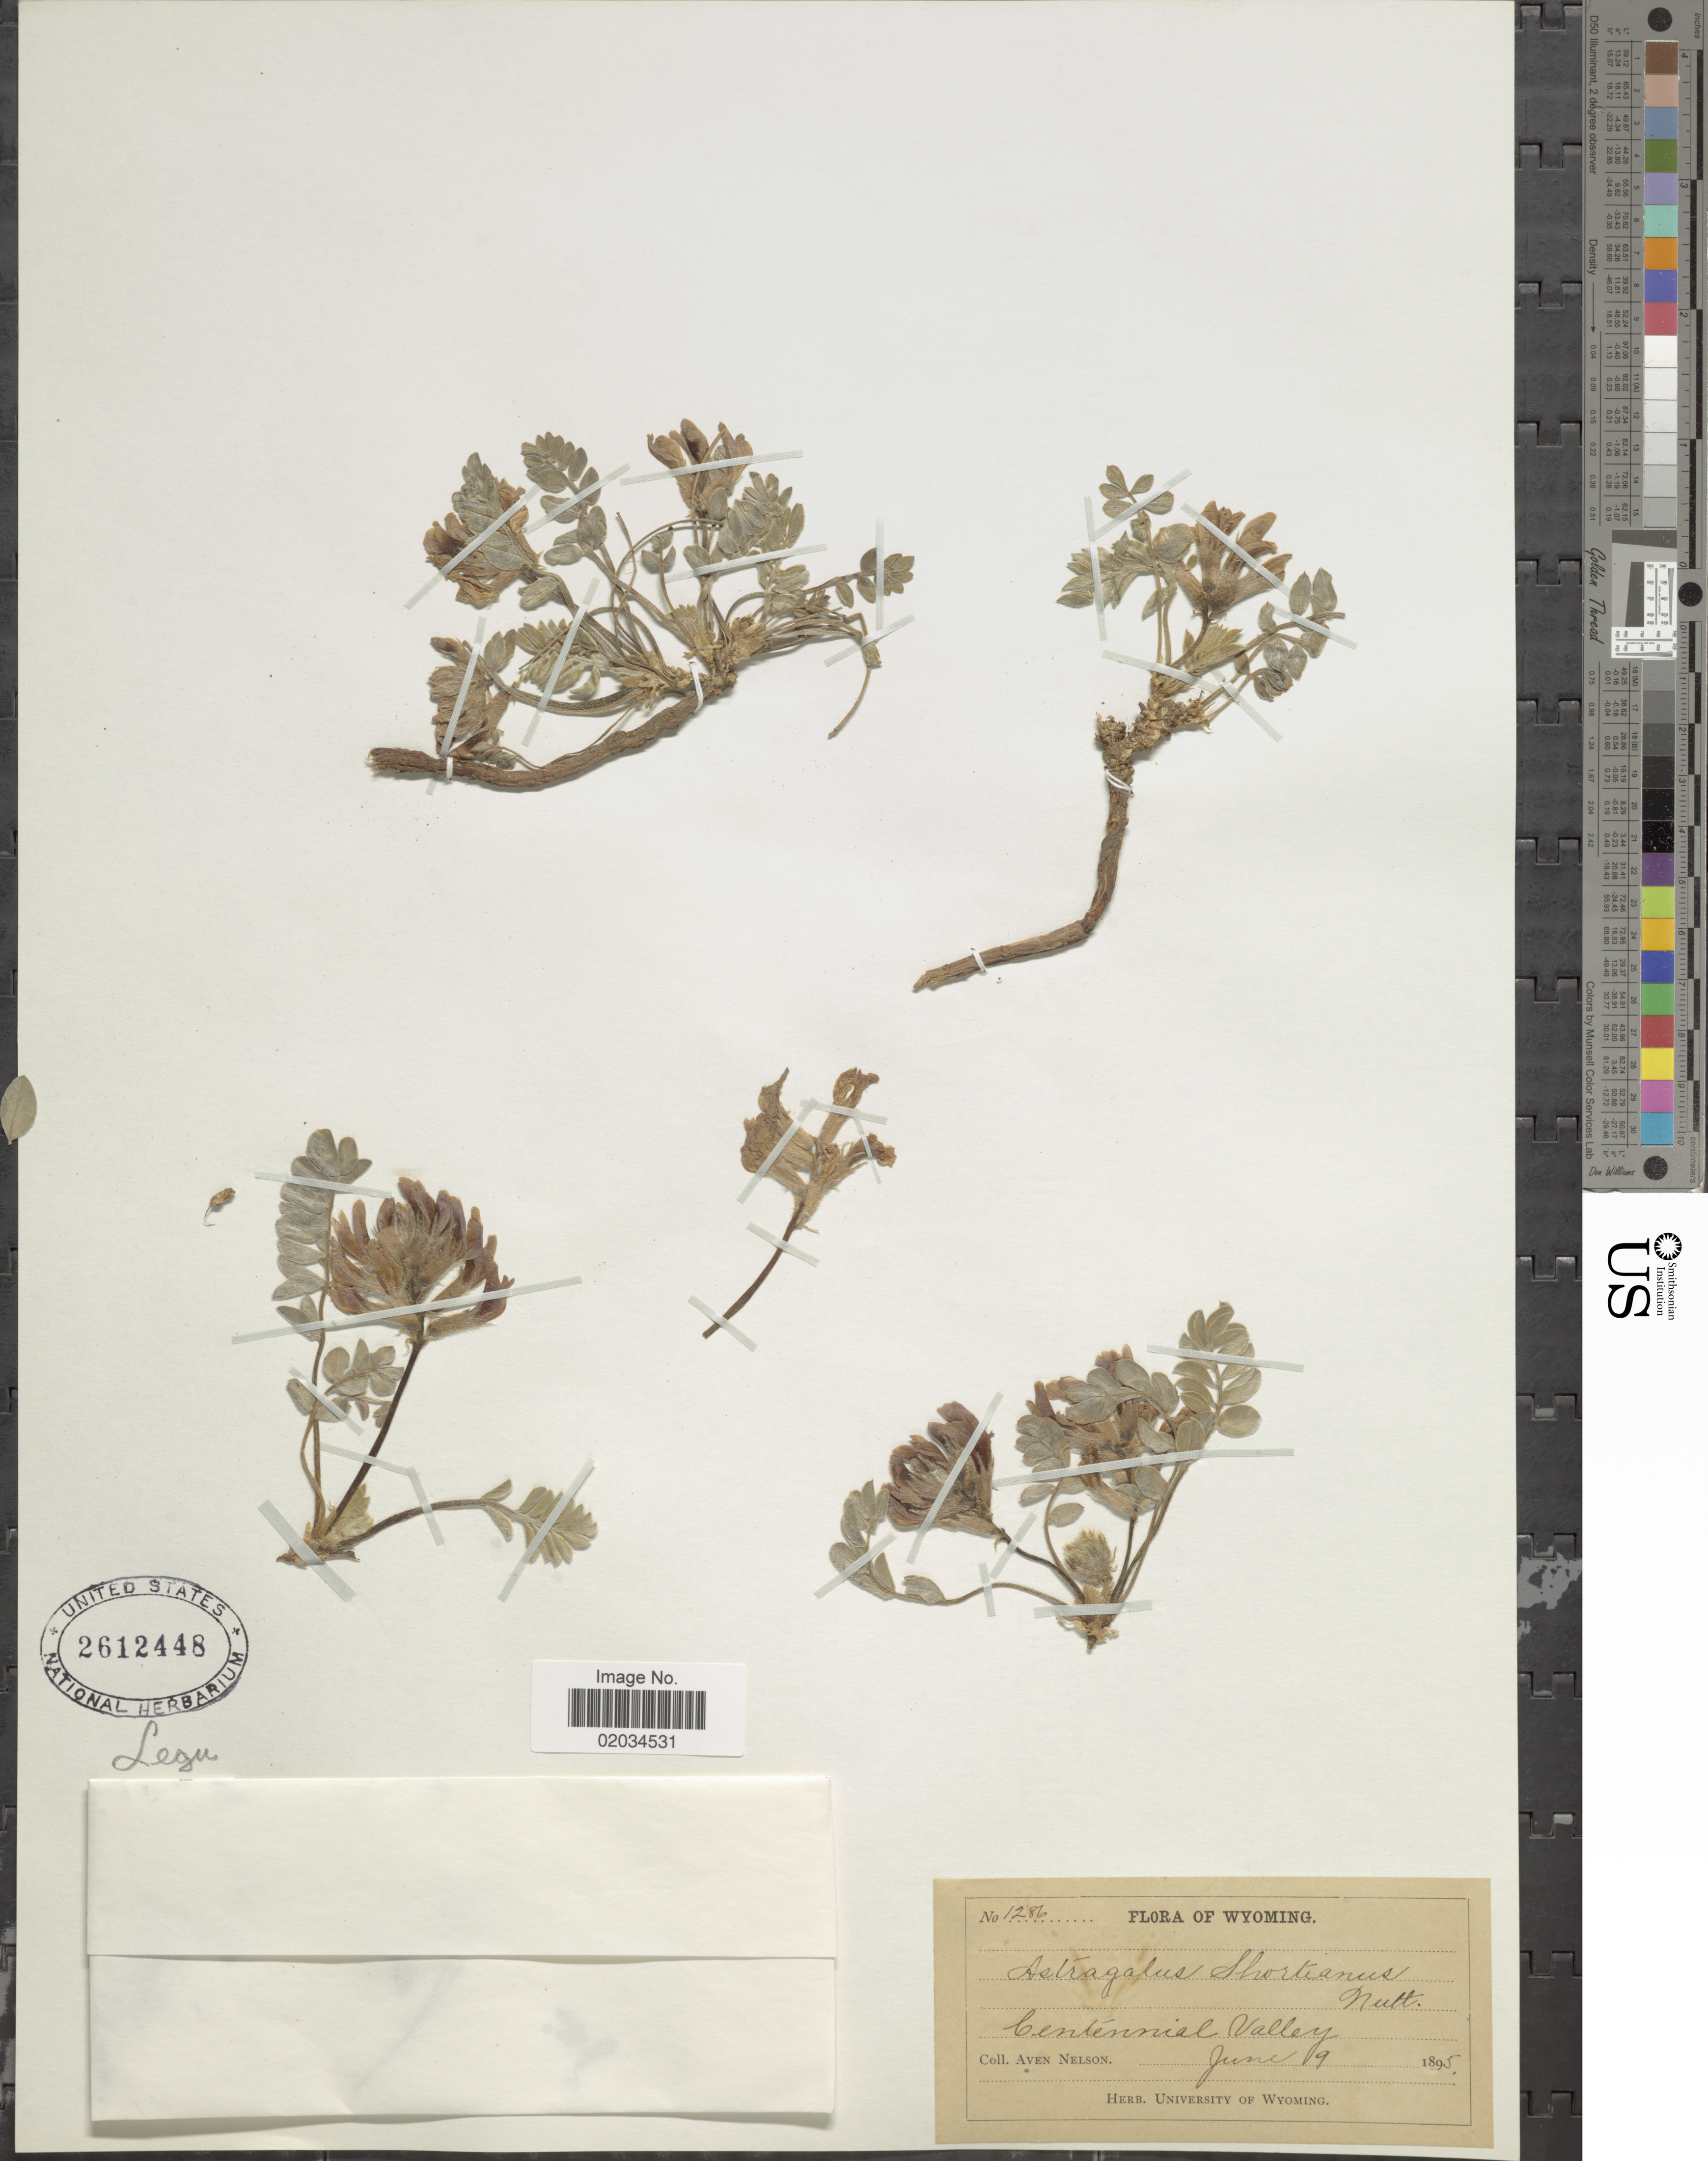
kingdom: Plantae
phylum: Tracheophyta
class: Magnoliopsida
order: Fabales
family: Fabaceae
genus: Astragalus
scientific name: Astragalus shortianus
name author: Nutt.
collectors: A. Nelson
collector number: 1286*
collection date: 1895-06-09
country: United States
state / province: Wyoming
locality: Centennial Valley.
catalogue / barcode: US 2612448